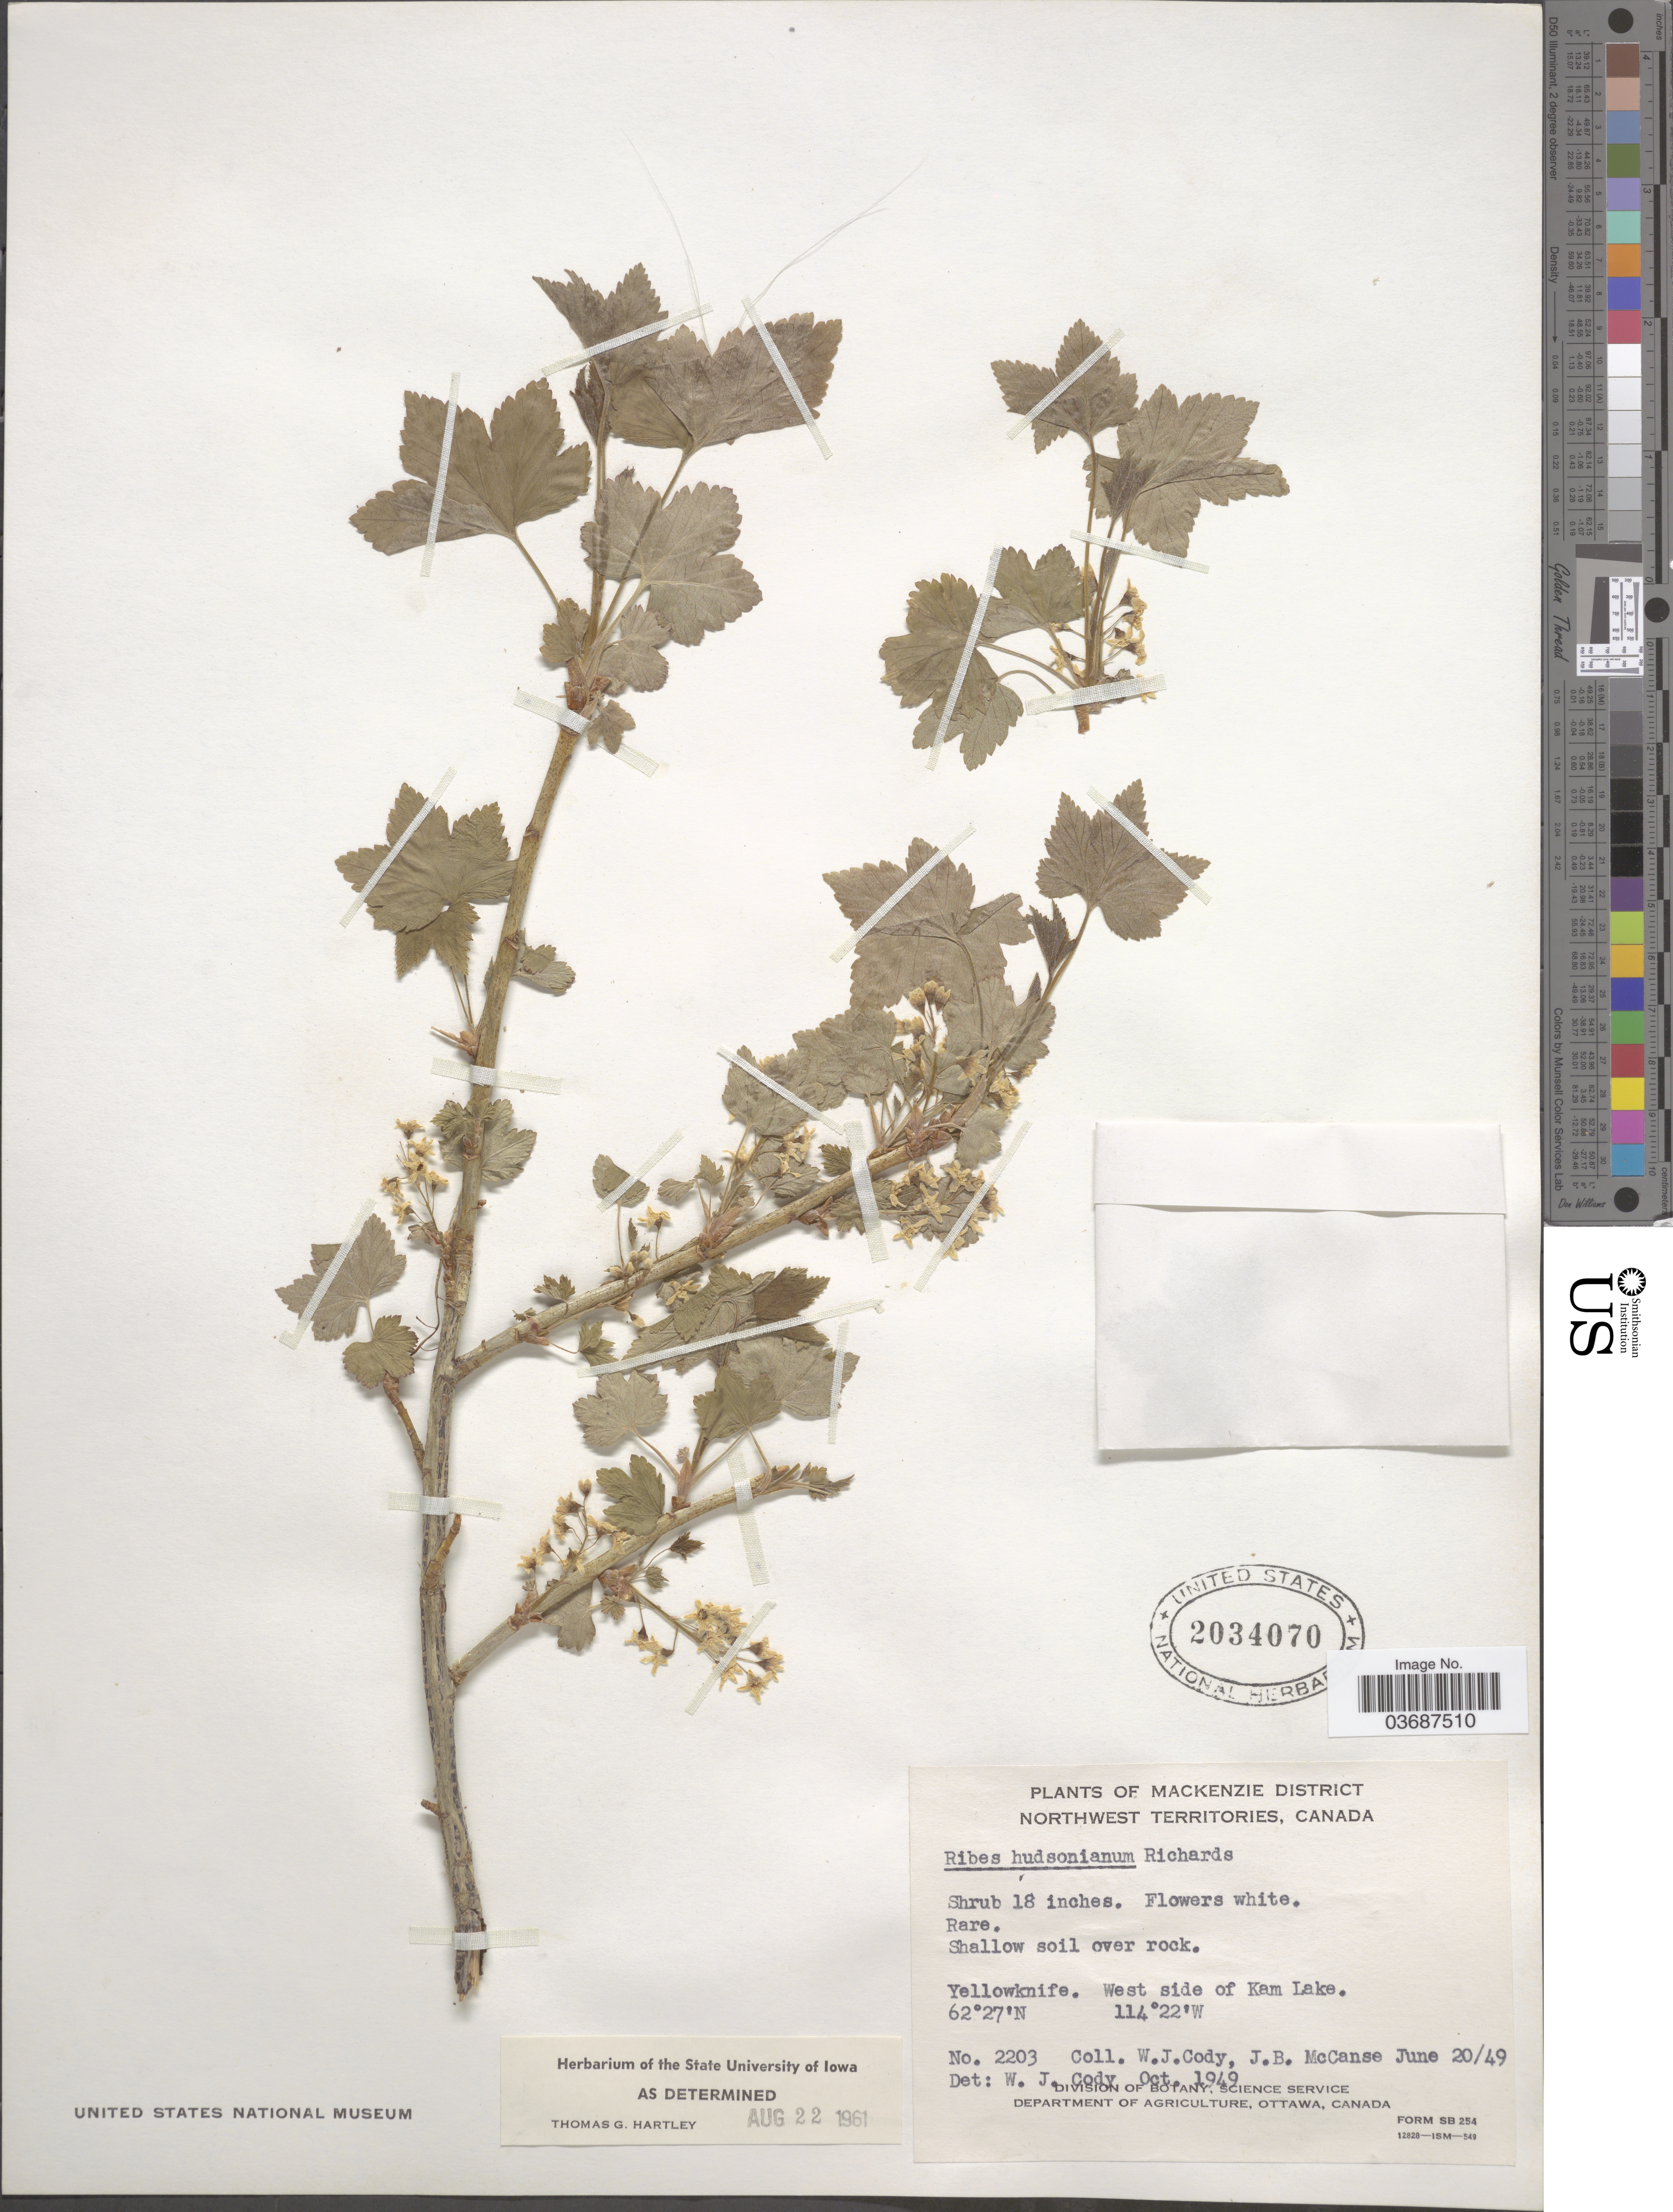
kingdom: Plantae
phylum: Tracheophyta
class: Magnoliopsida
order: Saxifragales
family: Grossulariaceae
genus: Ribes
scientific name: Ribes hudsonianum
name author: Richardson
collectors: W. Cody & J. McCanse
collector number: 2203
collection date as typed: Transcribed d/m/y: 20/6/49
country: Canada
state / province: Northwest Territories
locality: Mackenzie District. Yellowknife. West side of Kam Lake.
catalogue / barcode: US 2034070